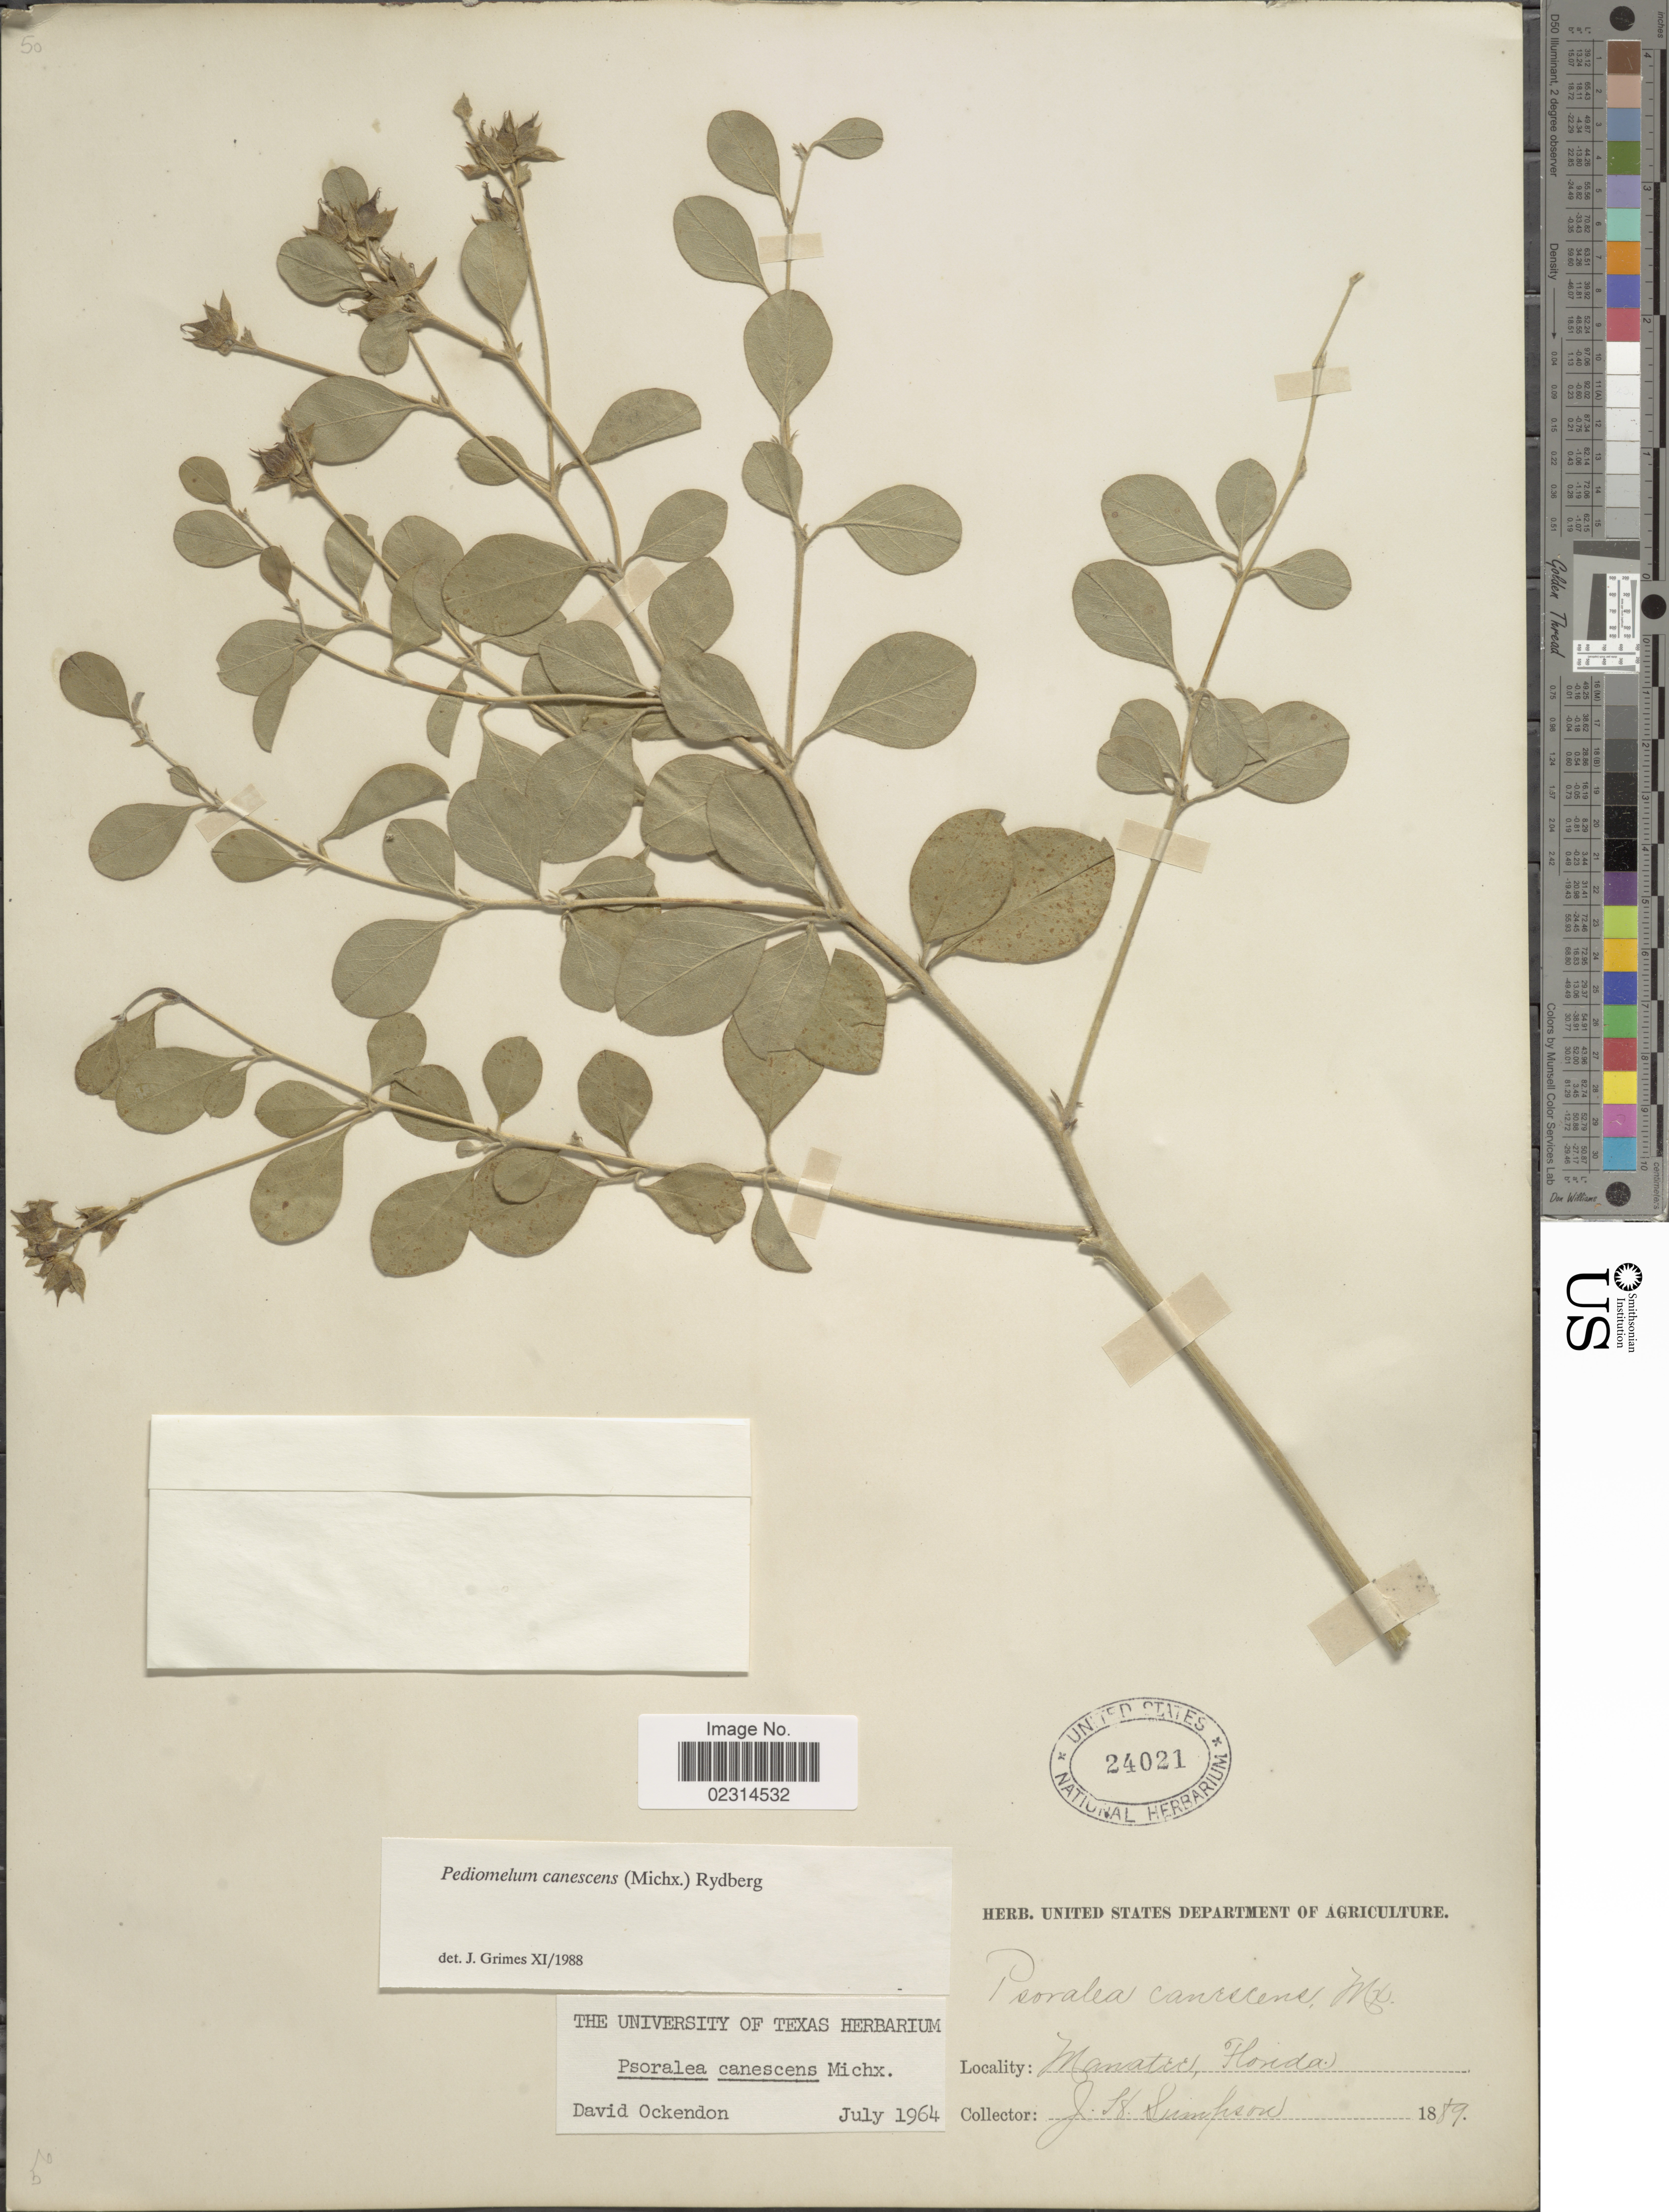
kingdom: Plantae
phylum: Tracheophyta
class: Magnoliopsida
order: Fabales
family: Fabaceae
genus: Pediomelum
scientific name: Pediomelum canescens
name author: (Michx.) Rydb.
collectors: J. H. Simpson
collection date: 1889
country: United States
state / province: Florida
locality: Manatee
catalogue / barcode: US 24021